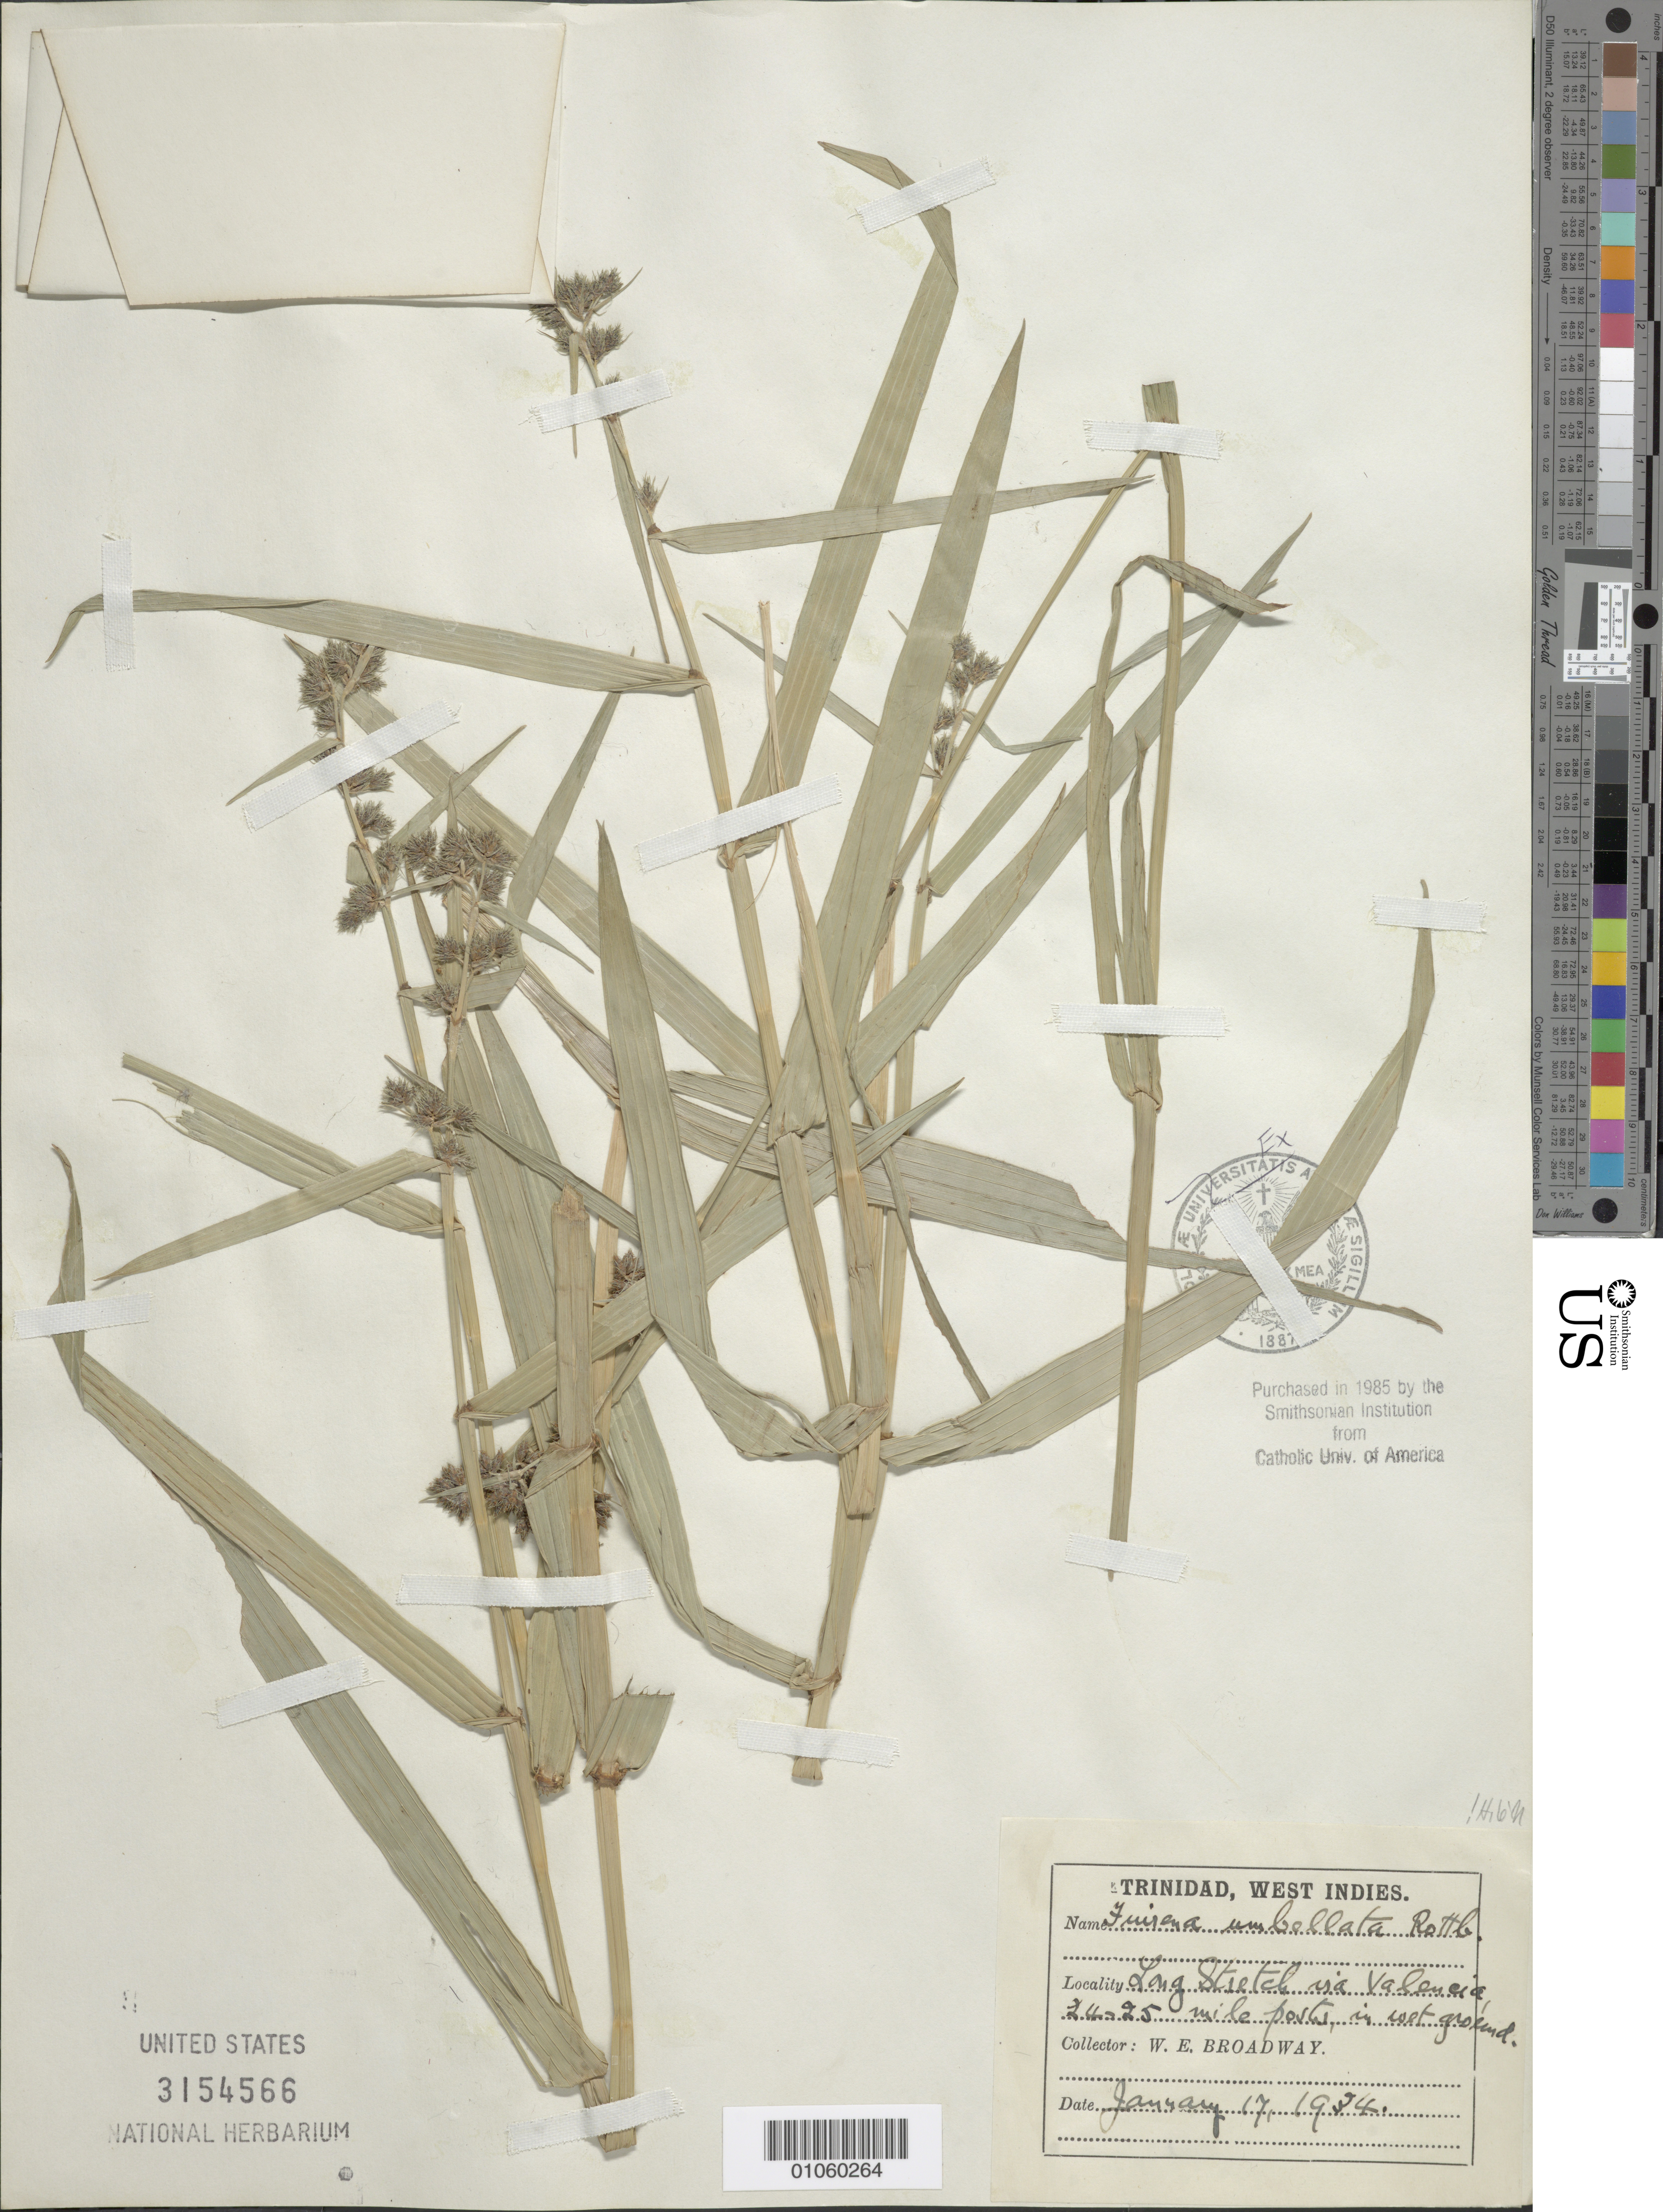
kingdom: Plantae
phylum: Tracheophyta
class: Liliopsida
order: Poales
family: Cyperaceae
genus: Fuirena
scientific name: Fuirena umbellata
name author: Rottb.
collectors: W. E. Broadway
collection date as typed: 17 Jan 1934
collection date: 1934-01-17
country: Trinidad and Tobago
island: Trinidad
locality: Long Stretch via Valencia, 24-25 mile posts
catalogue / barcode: US 3154566